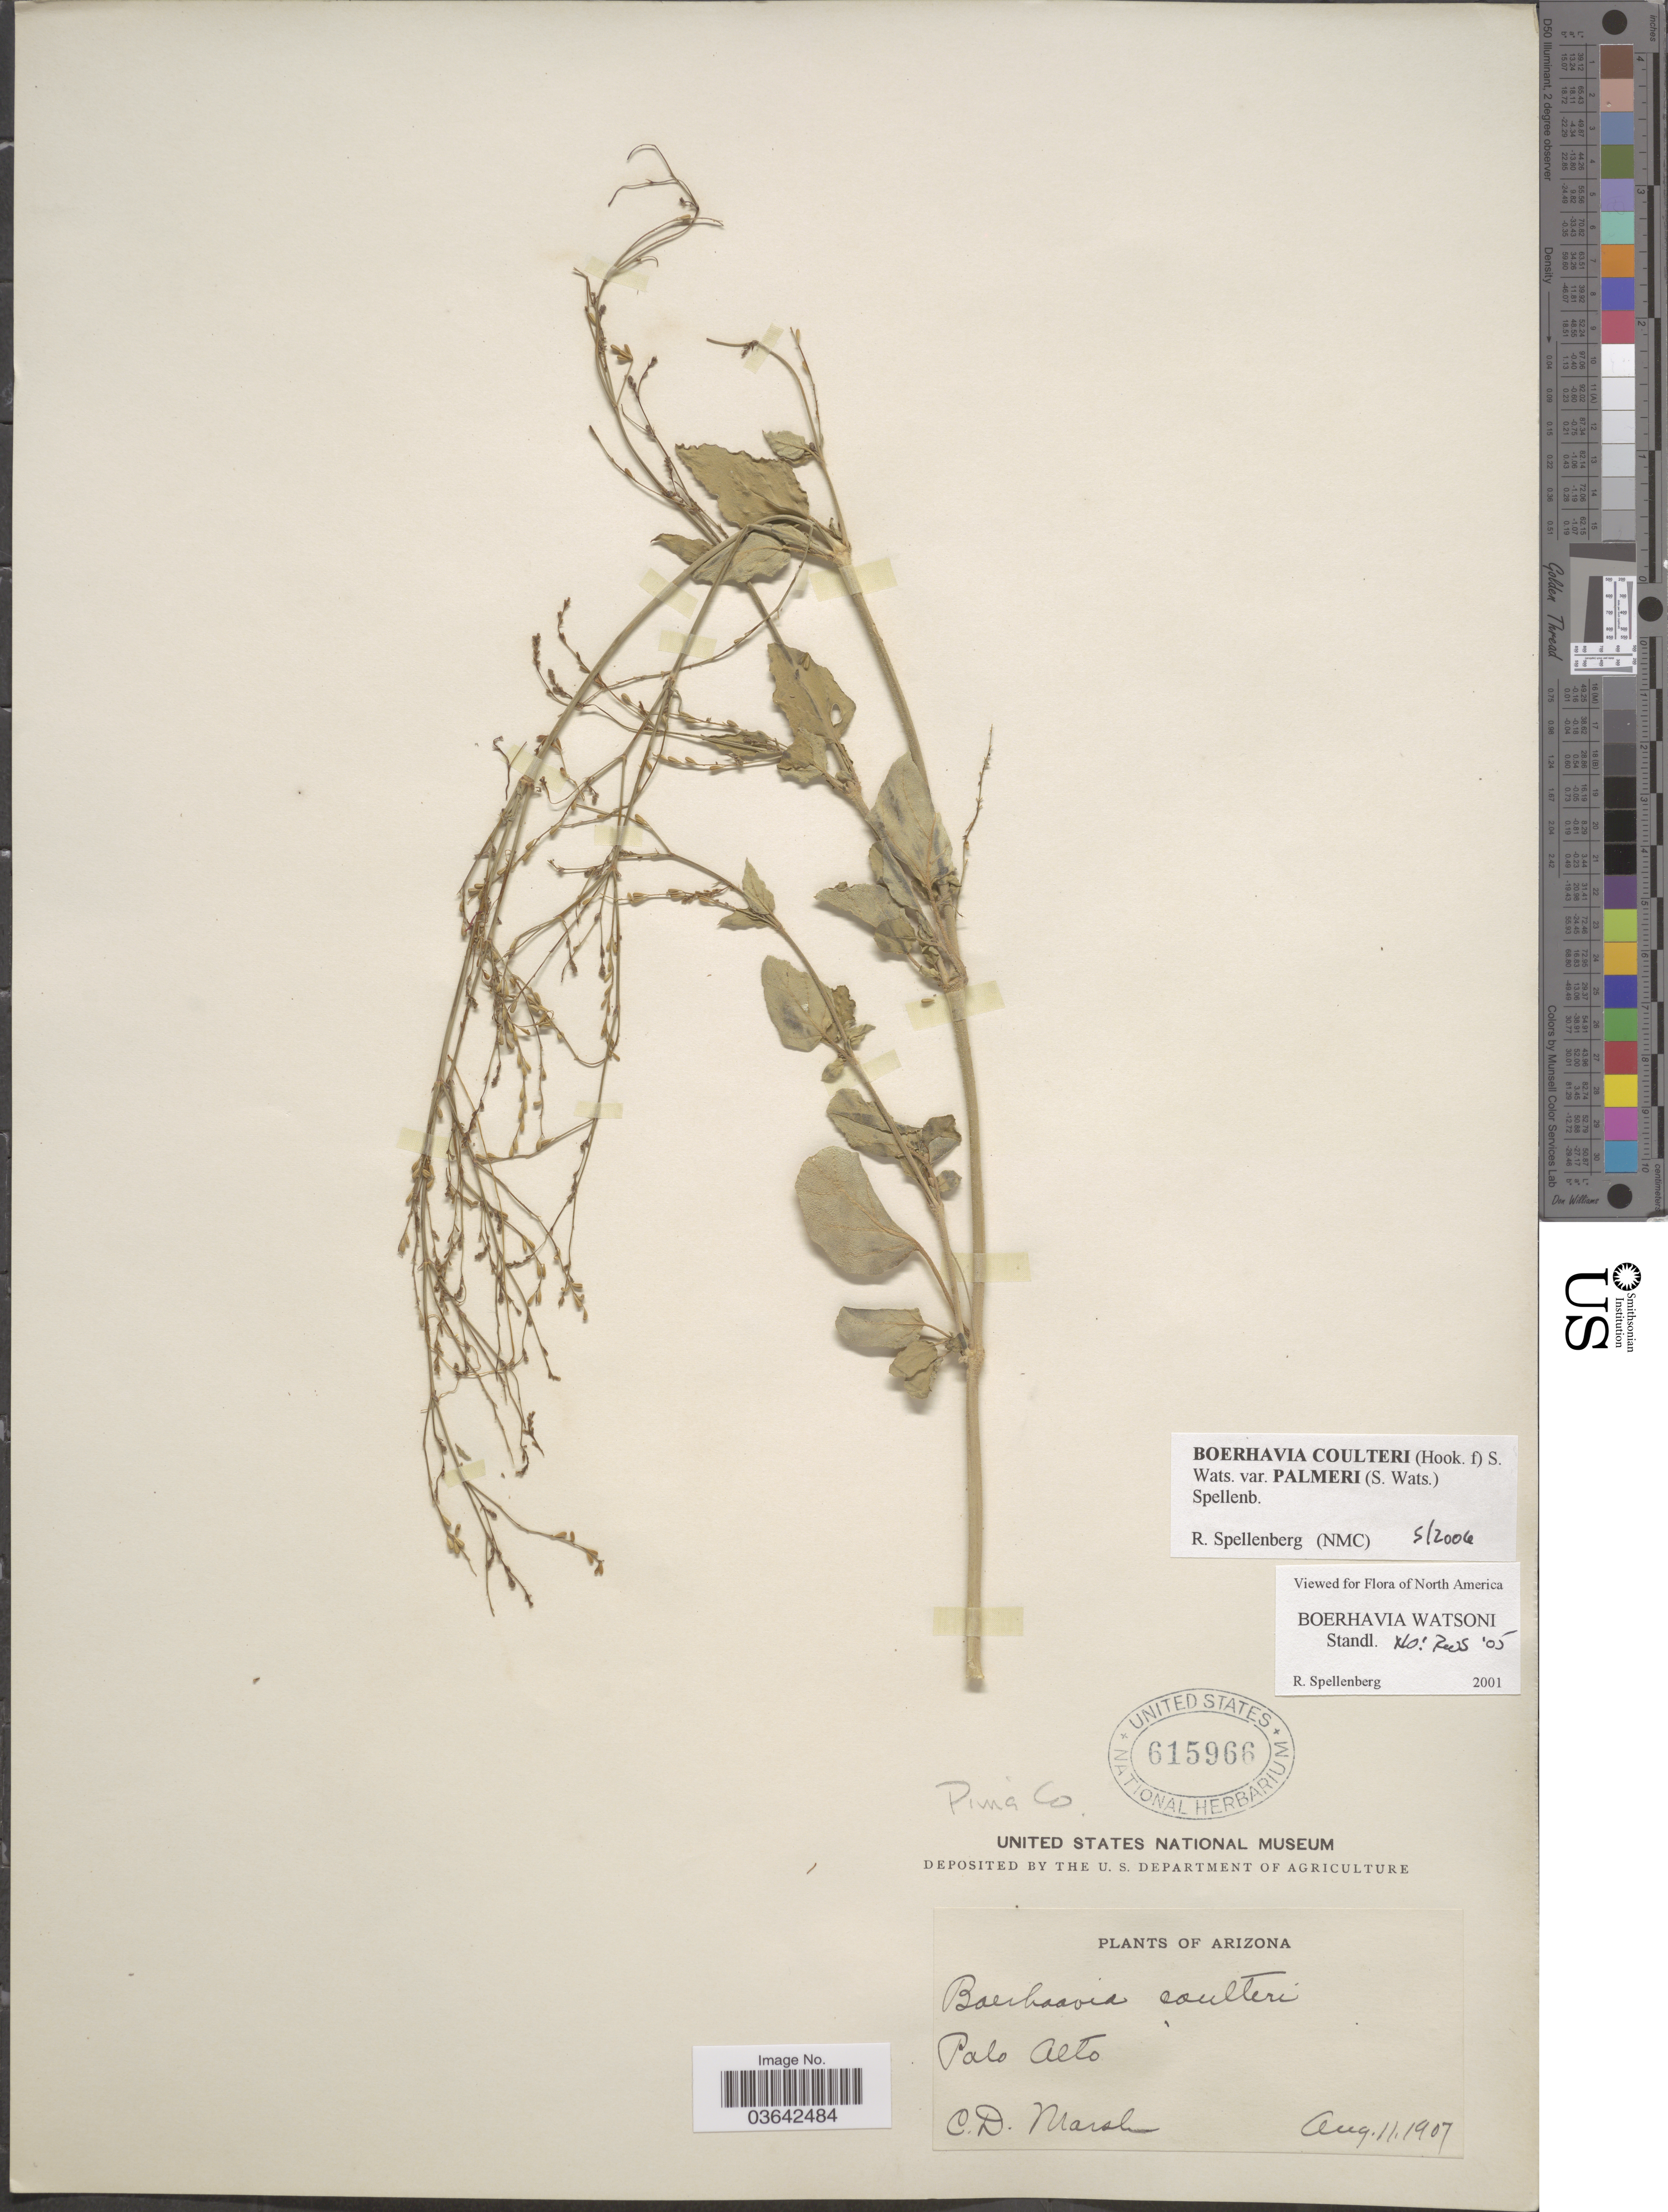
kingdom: Plantae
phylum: Tracheophyta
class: Magnoliopsida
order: Caryophyllales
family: Nyctaginaceae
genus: Boerhavia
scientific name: Boerhavia coulteri var. palmeri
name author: (S. Watson) Spellenb.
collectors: C. D. Marsh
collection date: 1907-08-11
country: United States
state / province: Arizona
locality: Palo Alto. Pima Co.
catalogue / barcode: US 615966